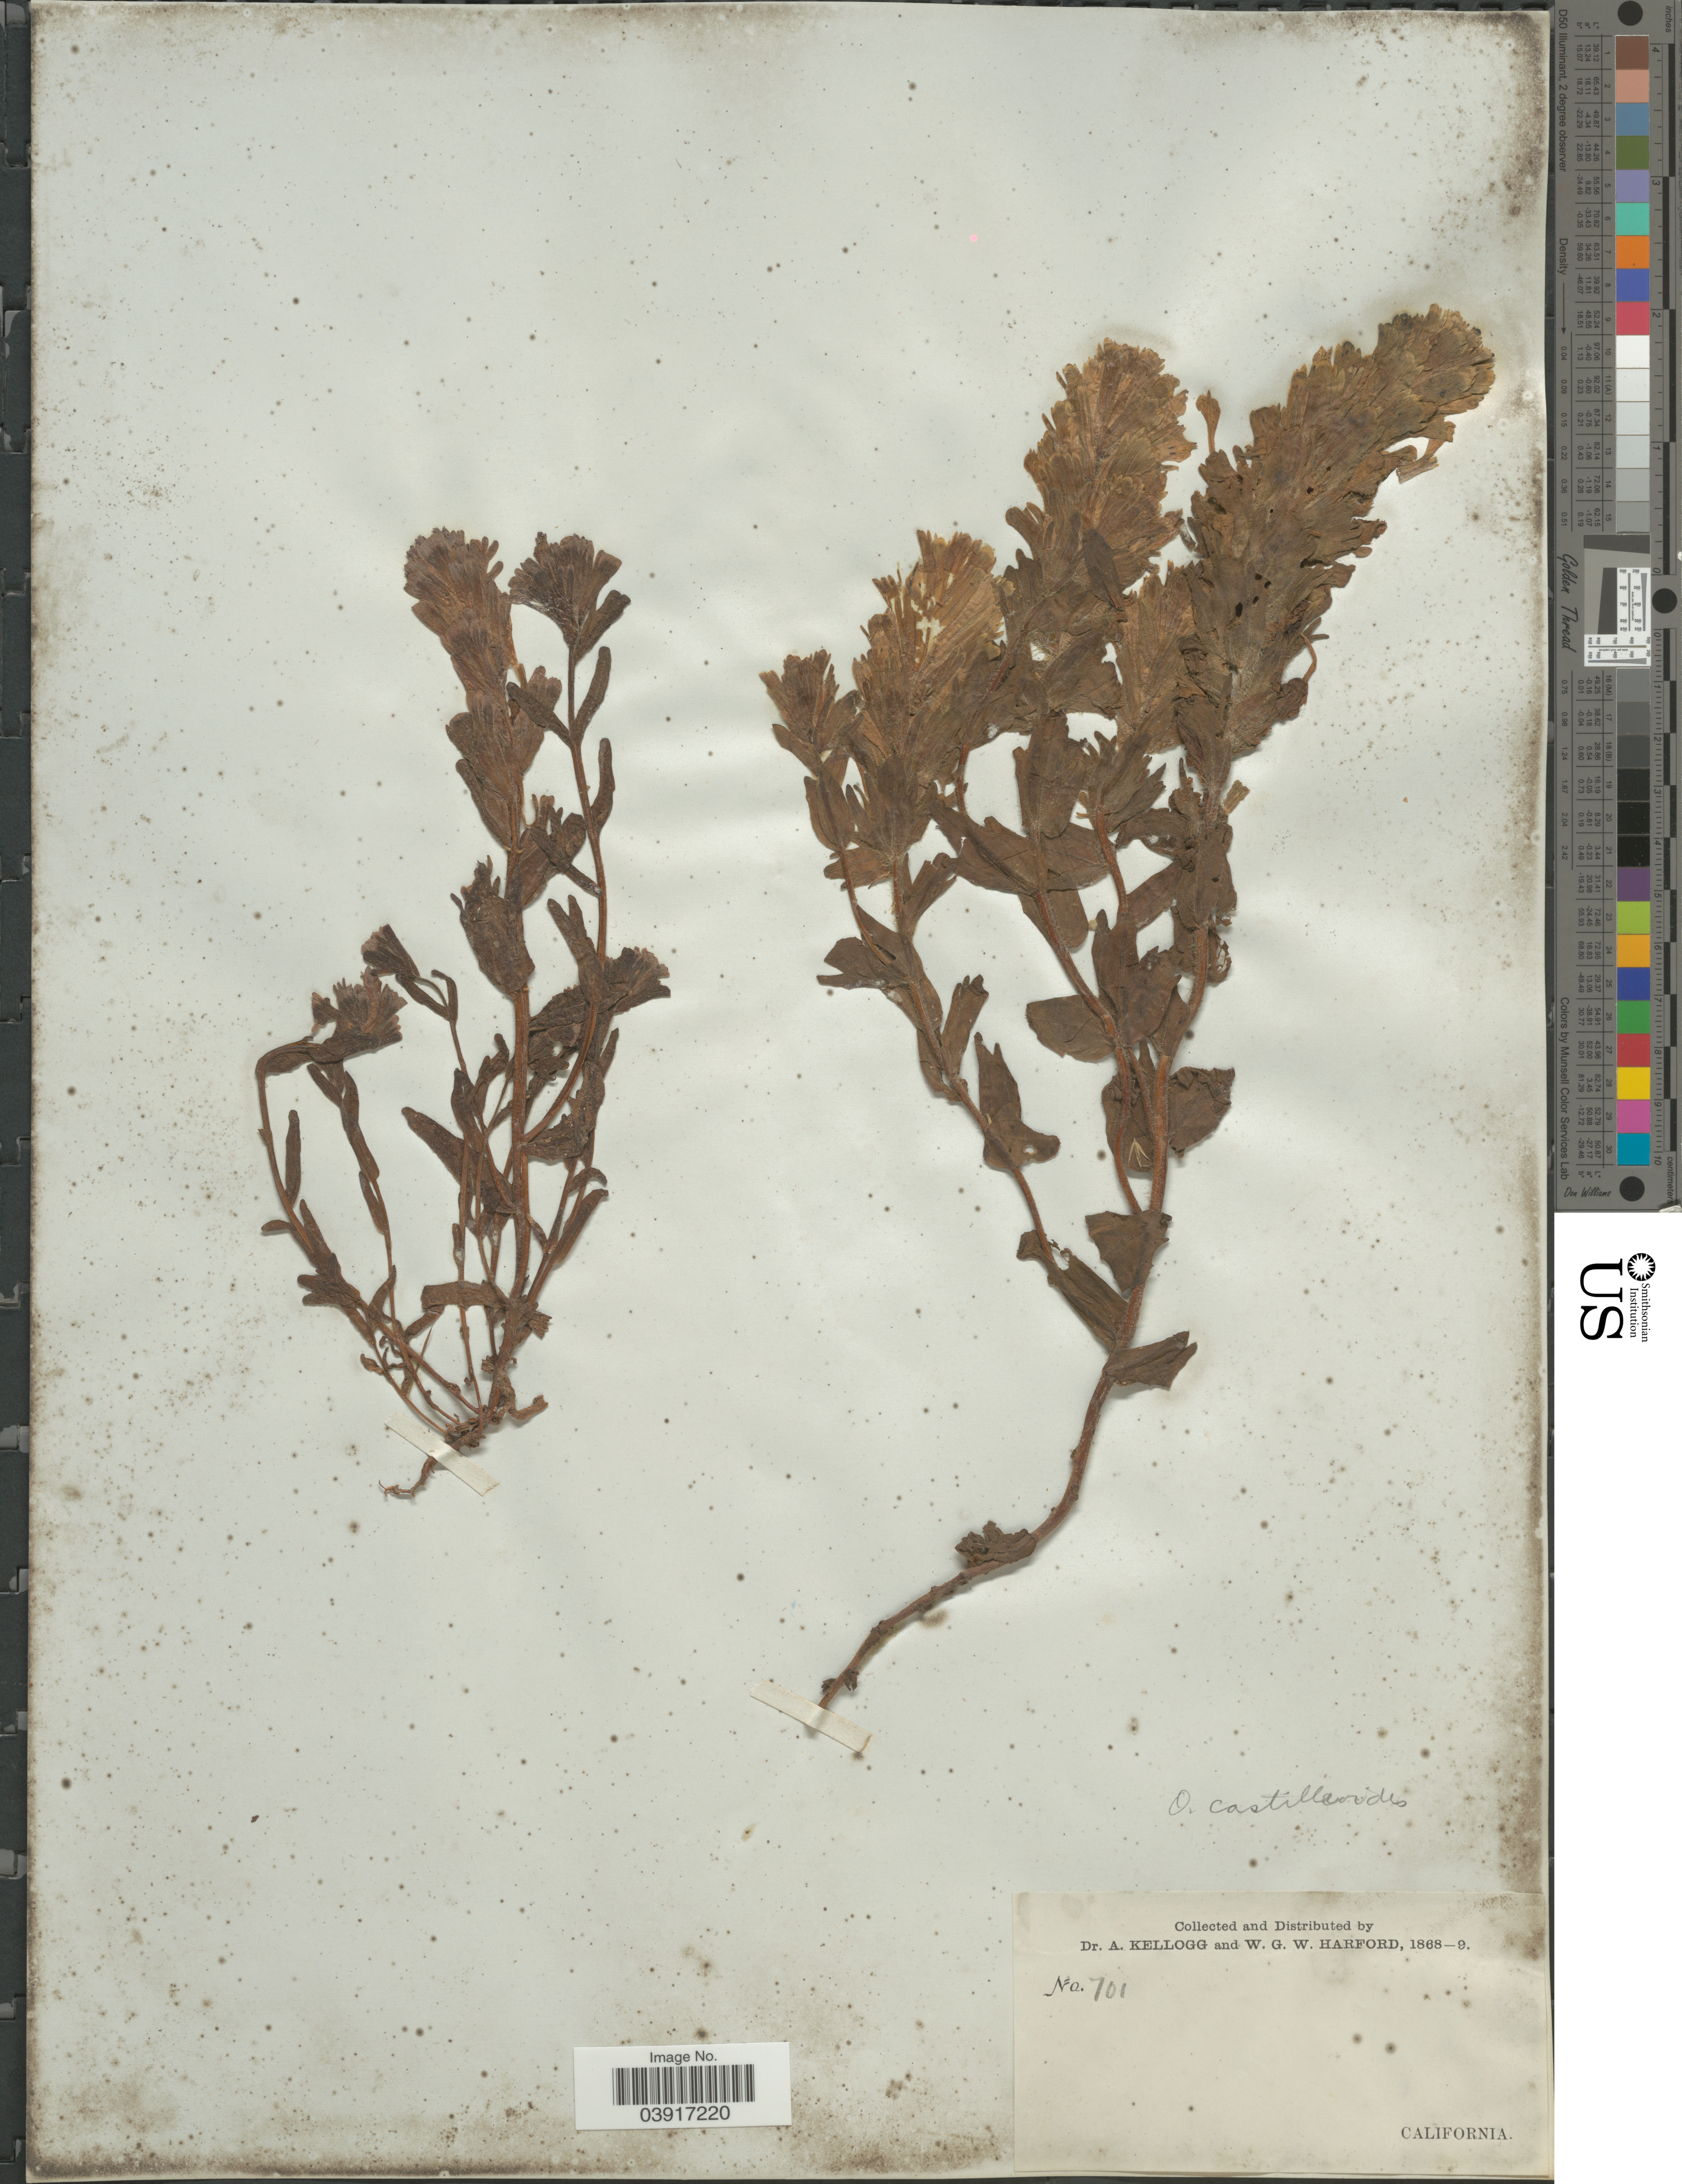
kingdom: Plantae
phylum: Tracheophyta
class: Magnoliopsida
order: Lamiales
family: Orobanchaceae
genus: Orthocarpus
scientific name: Orthocarpus castillejoides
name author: Benth.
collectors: A. Kellogg & W. G. W. Harford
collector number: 701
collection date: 1868/1869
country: United States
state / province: California